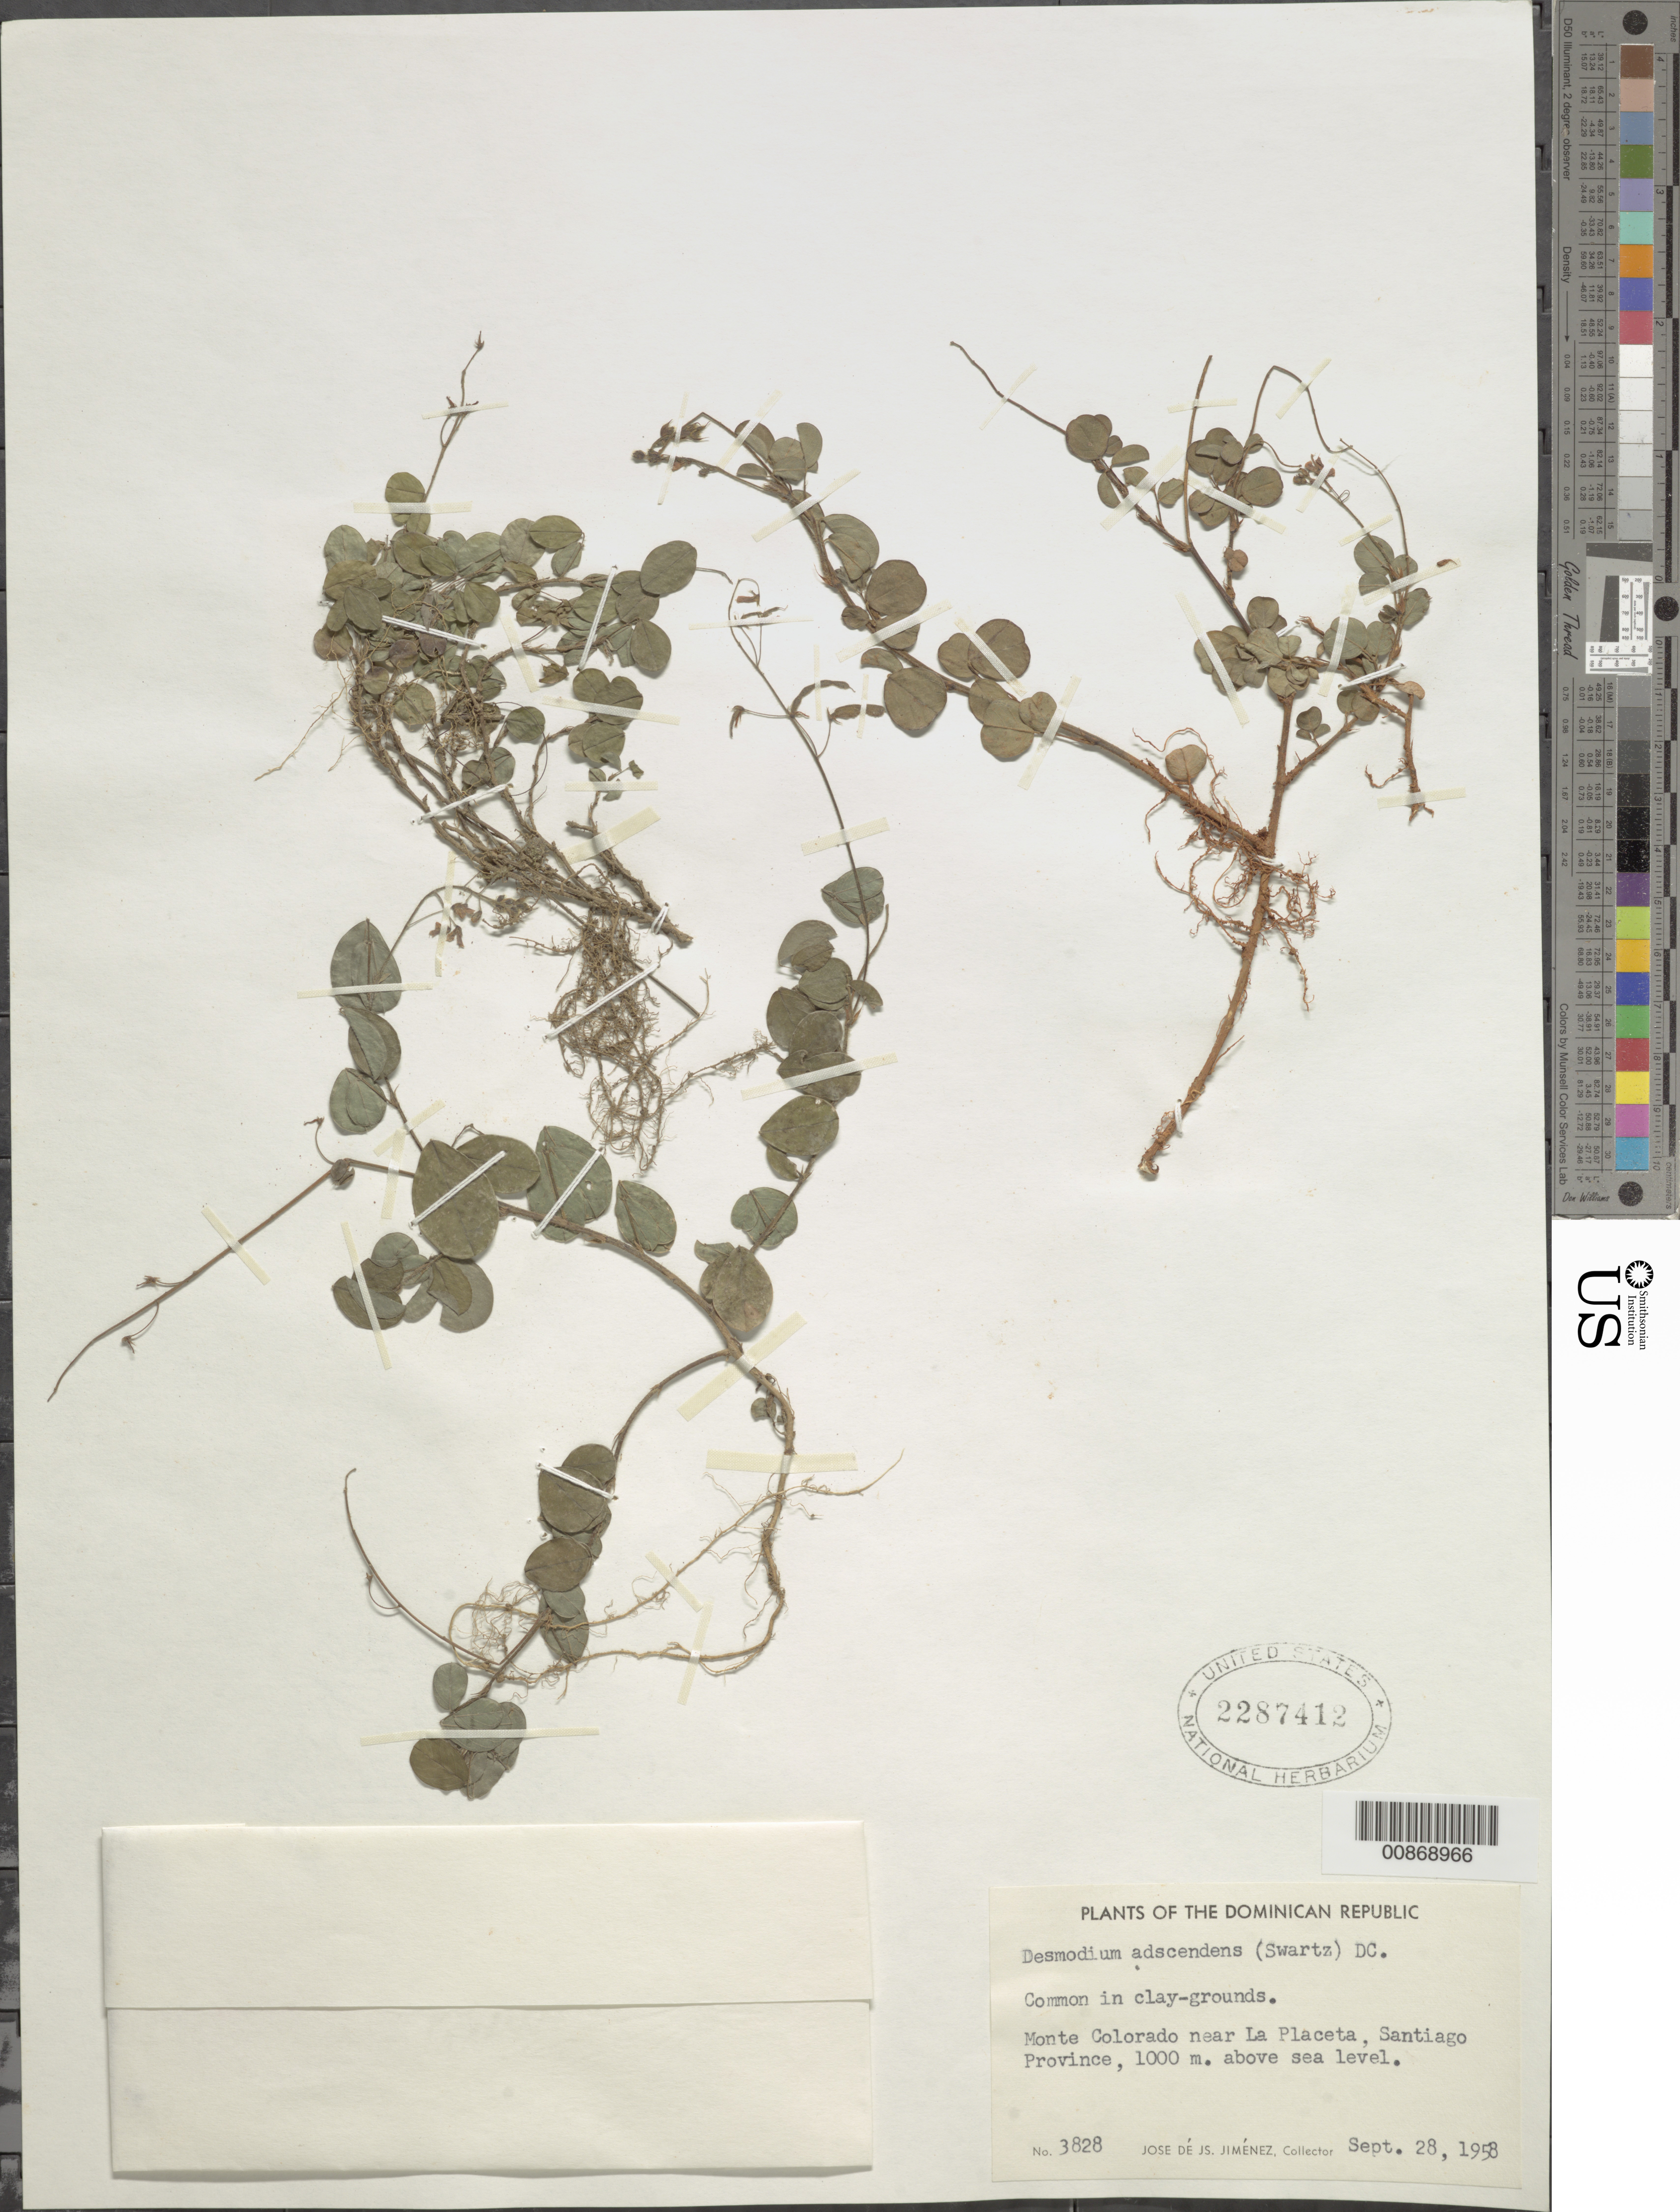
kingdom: Plantae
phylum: Tracheophyta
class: Magnoliopsida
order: Fabales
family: Fabaceae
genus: Grona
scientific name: Grona adscendens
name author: (Sw.) H. Ohashi & K. Ohashi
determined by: Strong, Mark T., (BOT), Smithsonian Institution - National Museum of Natural History (UNITED STATES)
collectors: J. J. Jiménez Almonte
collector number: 3828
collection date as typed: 28 Sep 1958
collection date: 1958-09-28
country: Dominican Republic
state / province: Santiago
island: Hispaniola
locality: Monte Colorado near La Placeta.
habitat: Common in clay-grounds.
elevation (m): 1000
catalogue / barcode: US 2287412